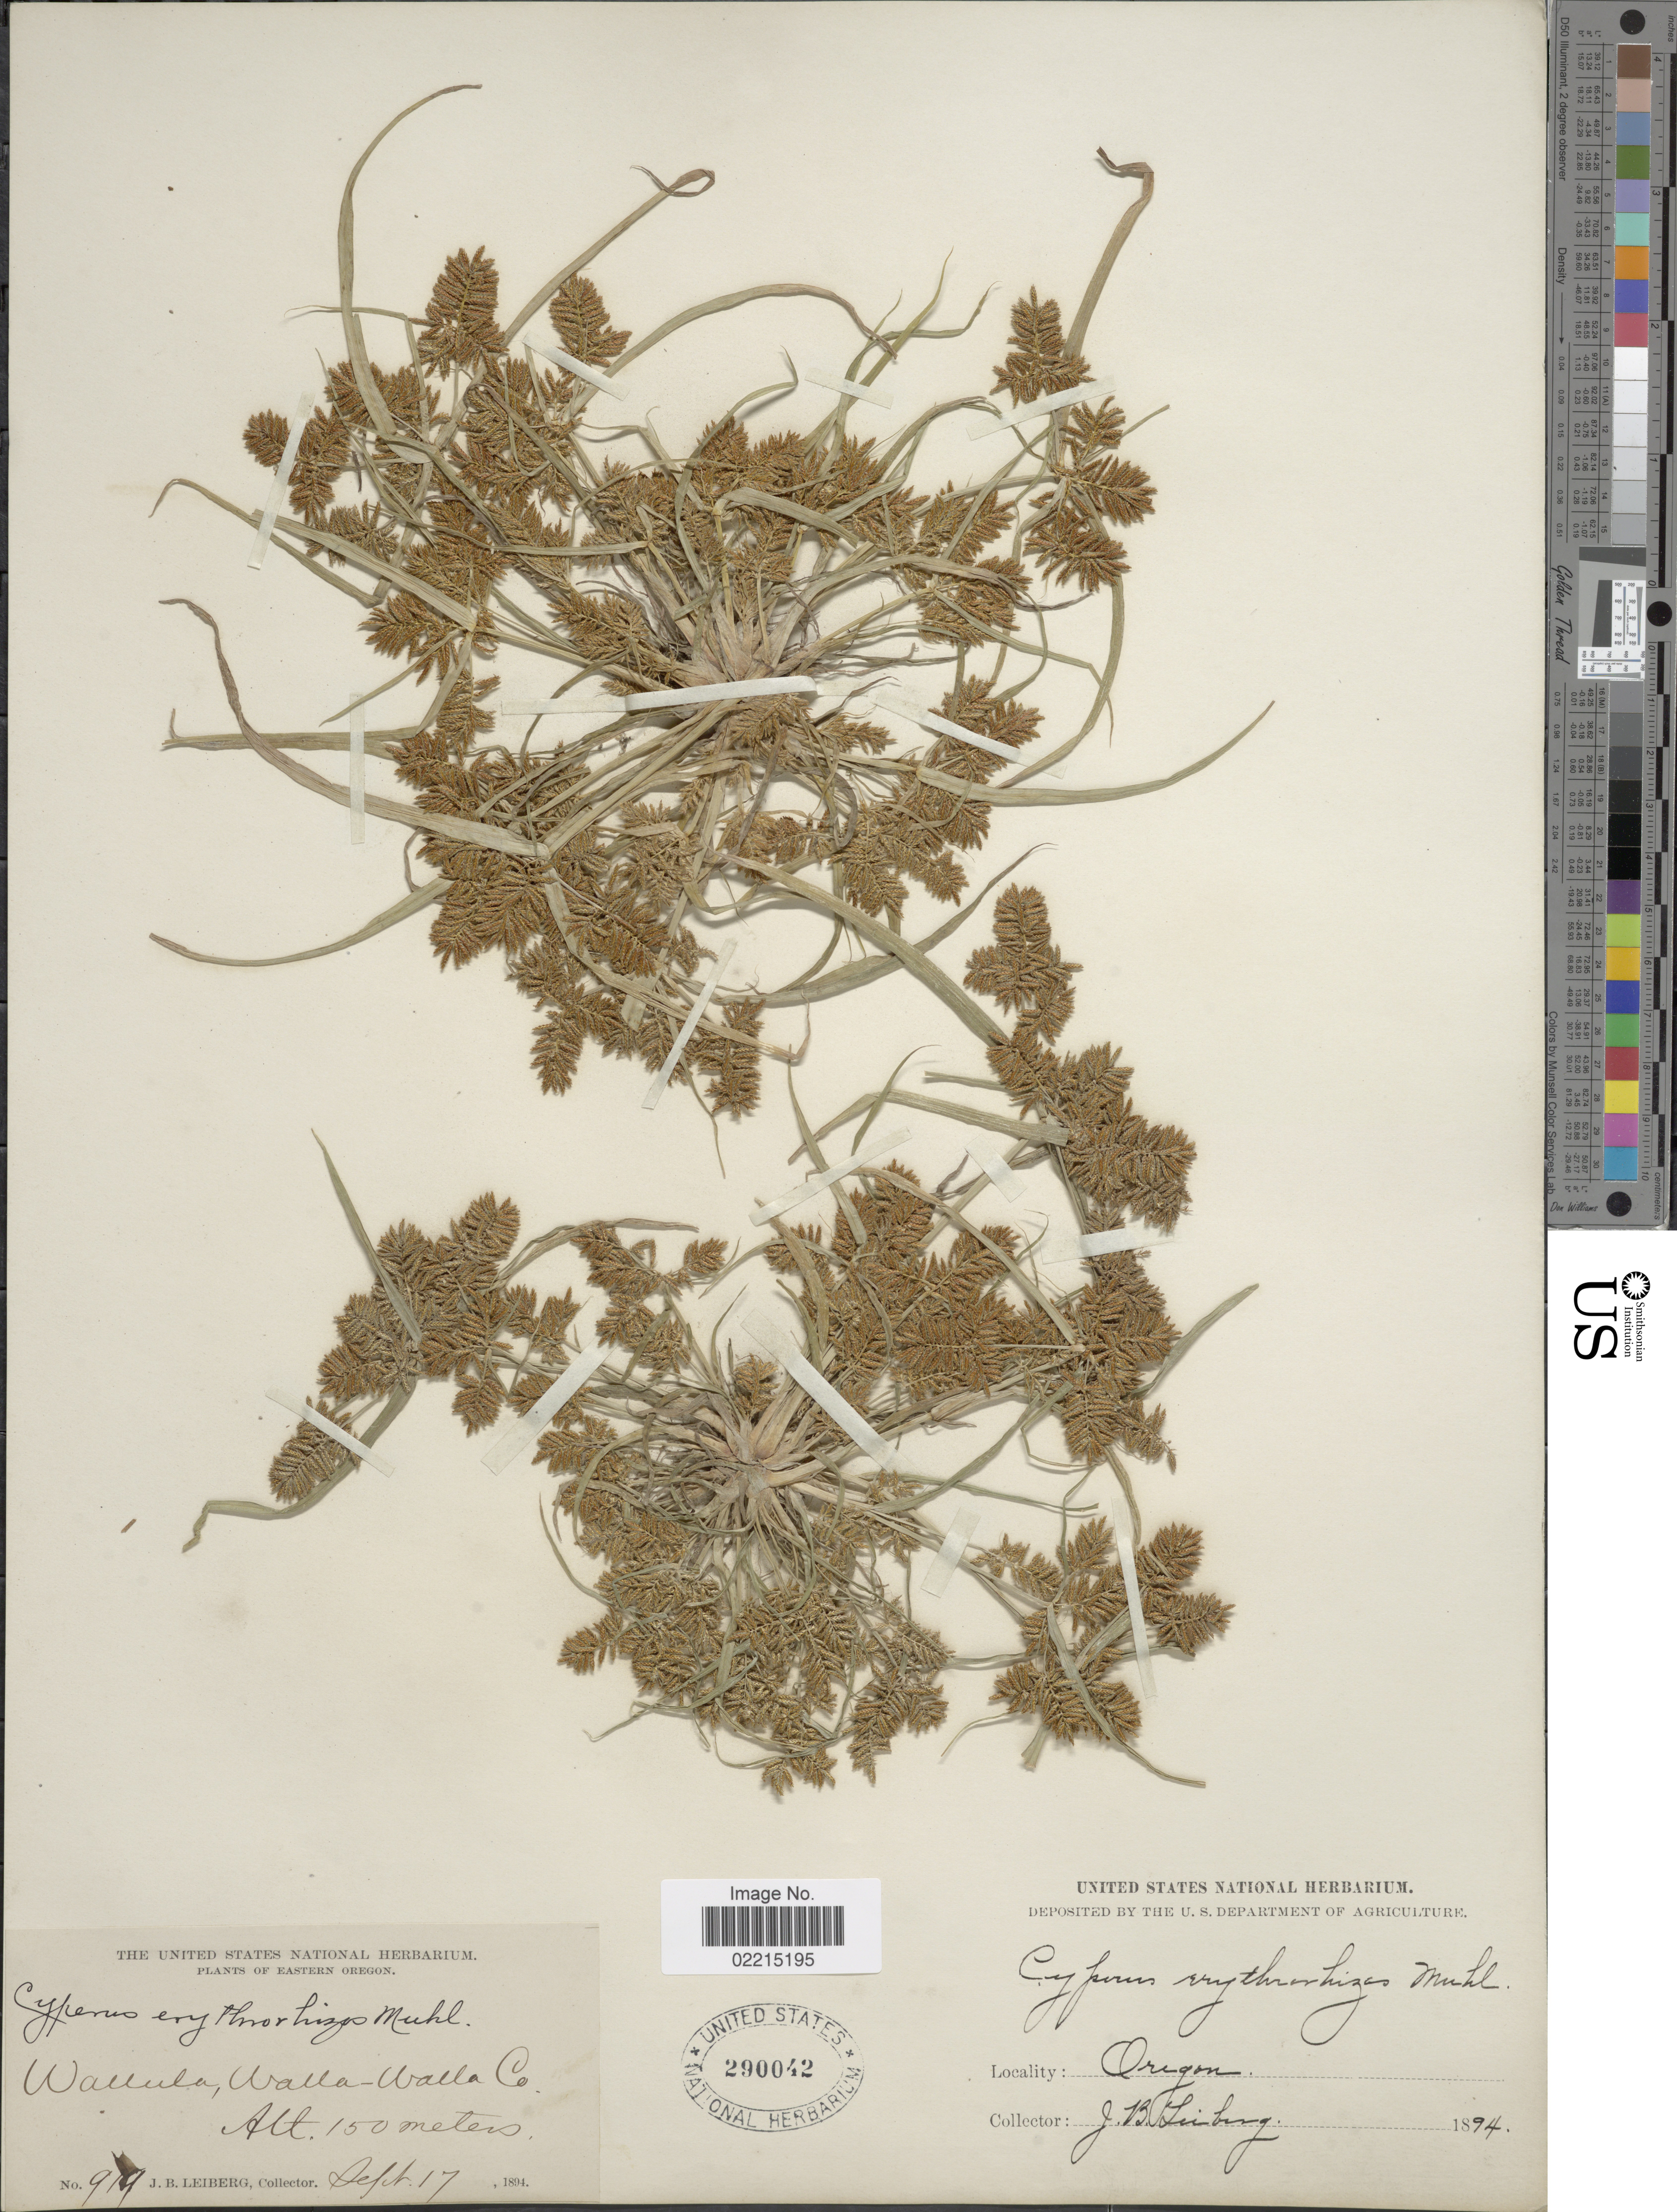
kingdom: Plantae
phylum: Tracheophyta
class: Liliopsida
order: Poales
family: Cyperaceae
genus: Cyperus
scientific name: Cyperus erythrorhizos Muhl.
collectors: J. B. Leiberg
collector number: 919*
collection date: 1894-09-17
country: United States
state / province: Oregon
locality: Eastern Oregon. Wallula, Walla-Walla Co.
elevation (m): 150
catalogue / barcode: US 290042